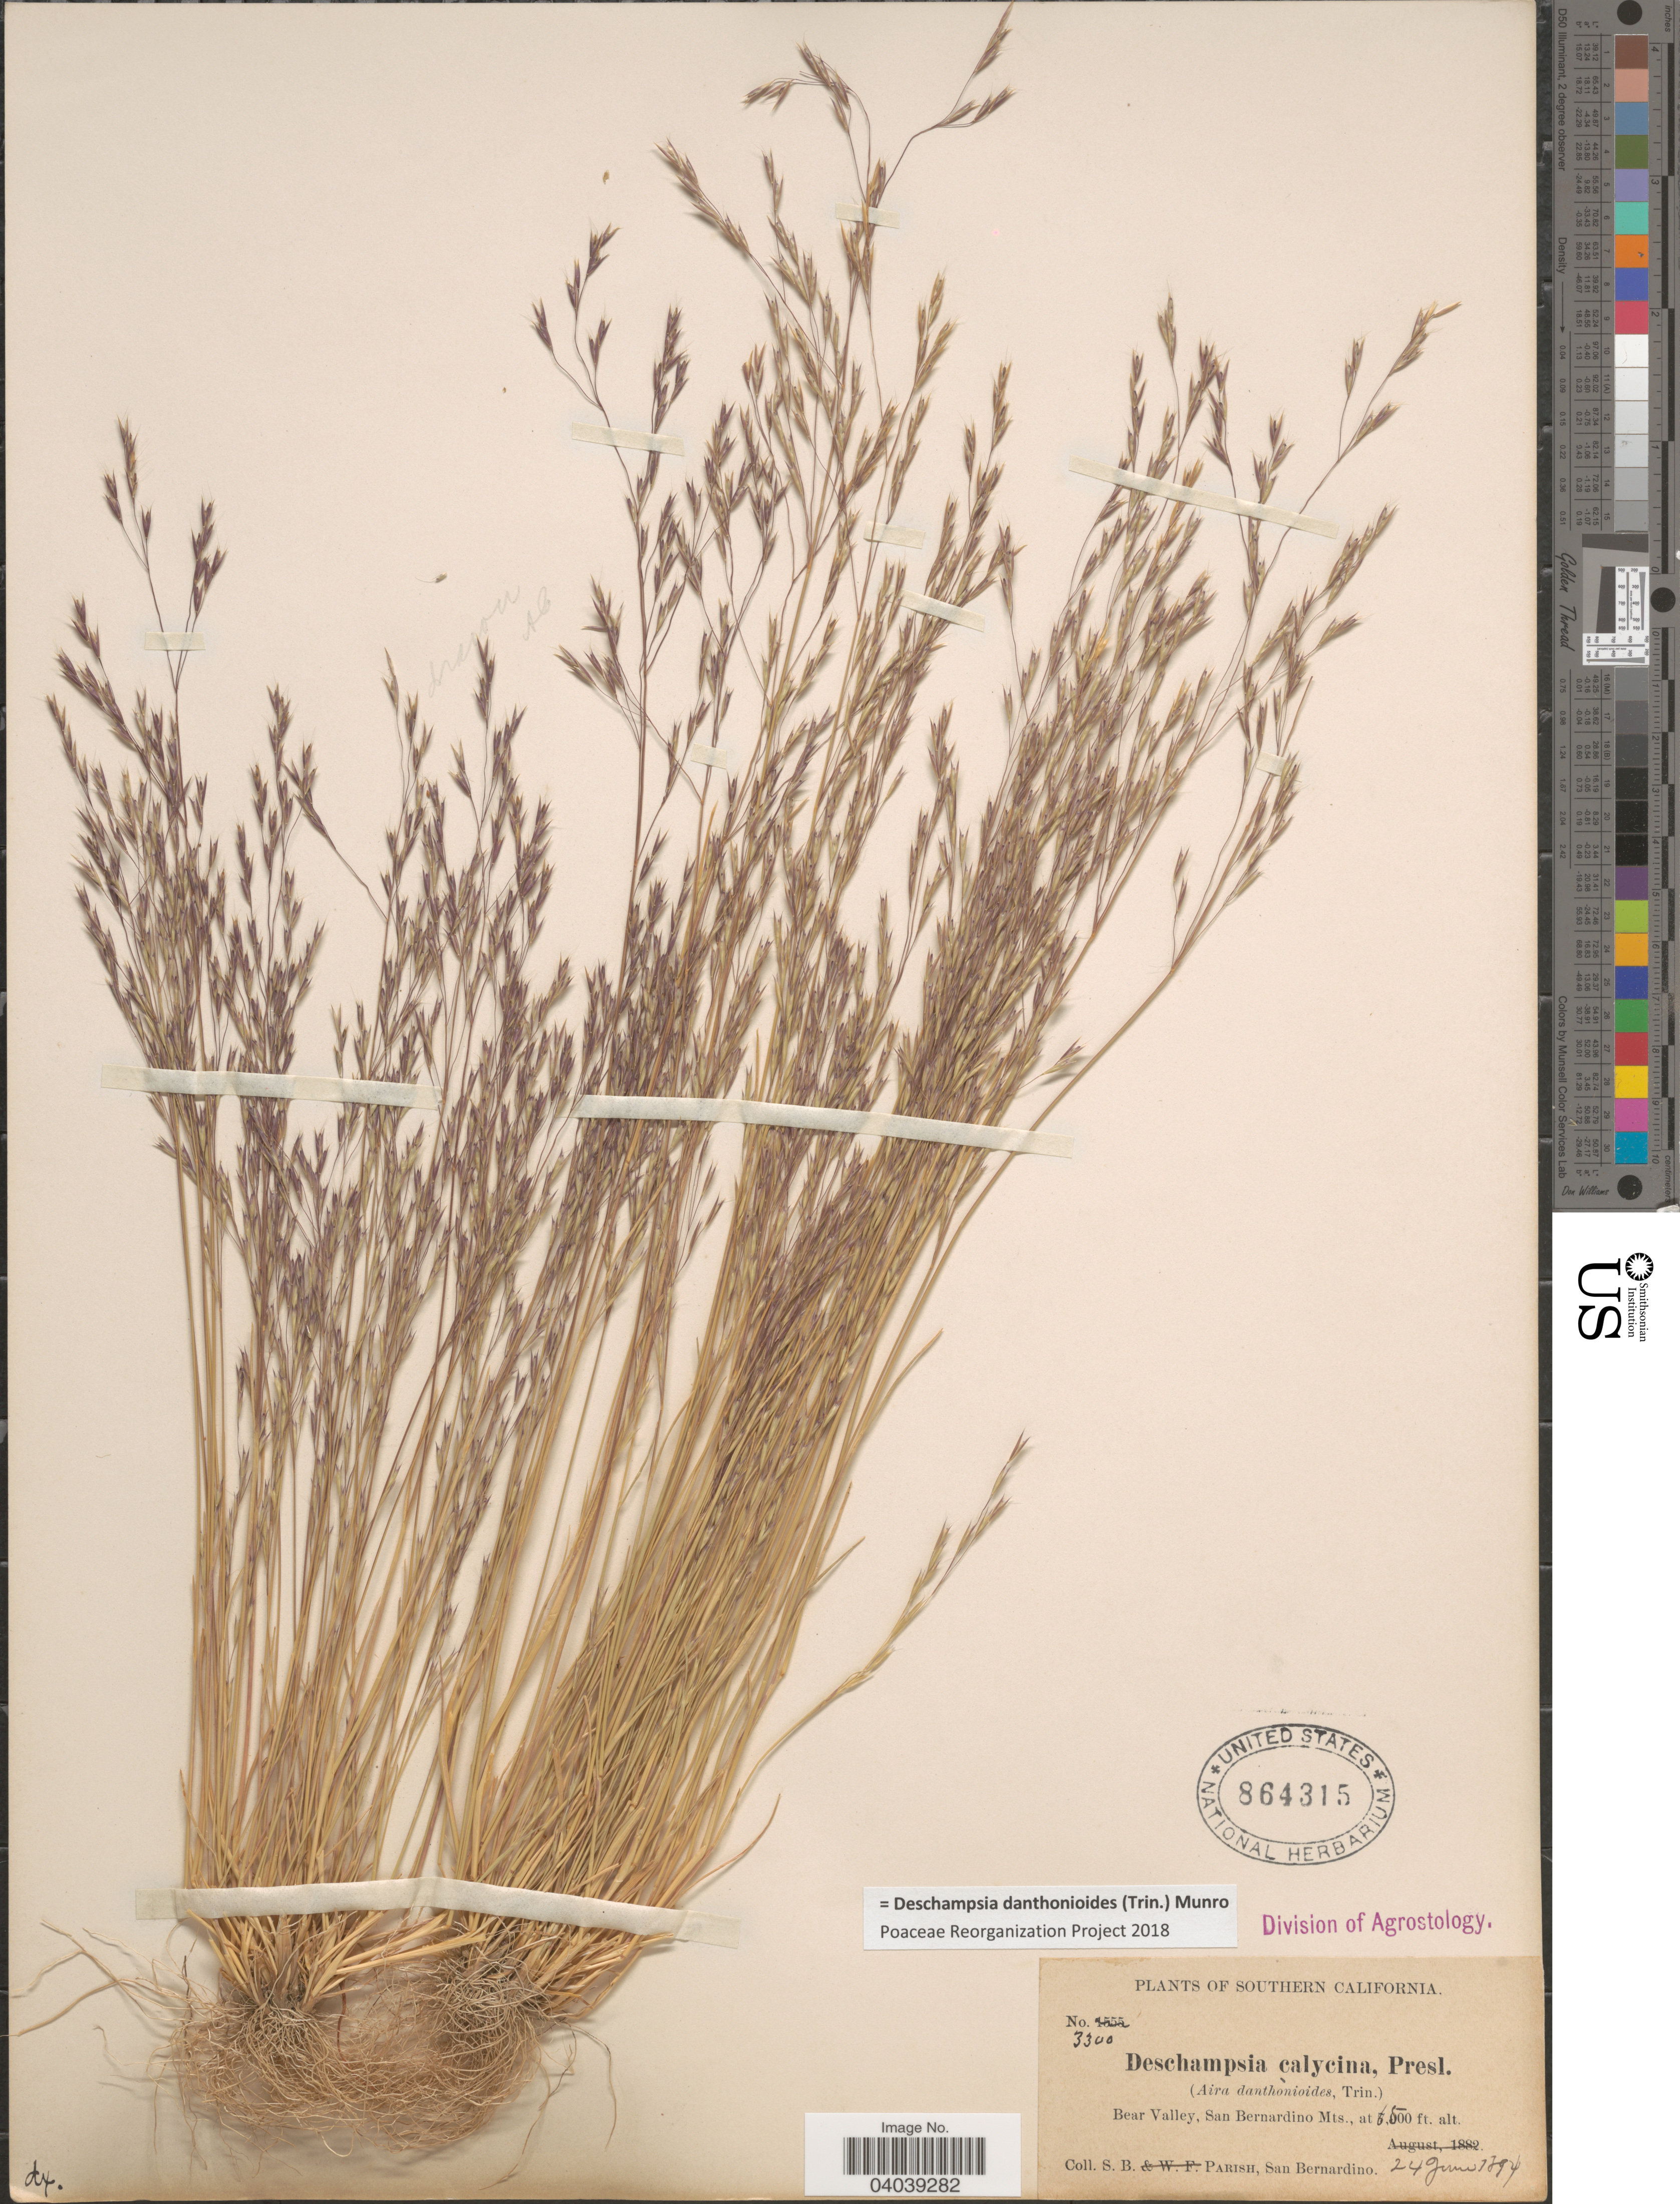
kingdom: Plantae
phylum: Tracheophyta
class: Liliopsida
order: Poales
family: Poaceae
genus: Deschampsia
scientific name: Deschampsia danthonioides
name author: (Trin.) Munro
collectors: S. B. Parish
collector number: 3300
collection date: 1894-06-24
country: United States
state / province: California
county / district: San Bernardino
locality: Southern California. Bear Valley, San Bernardino Mts.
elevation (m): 1981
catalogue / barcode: US 864315